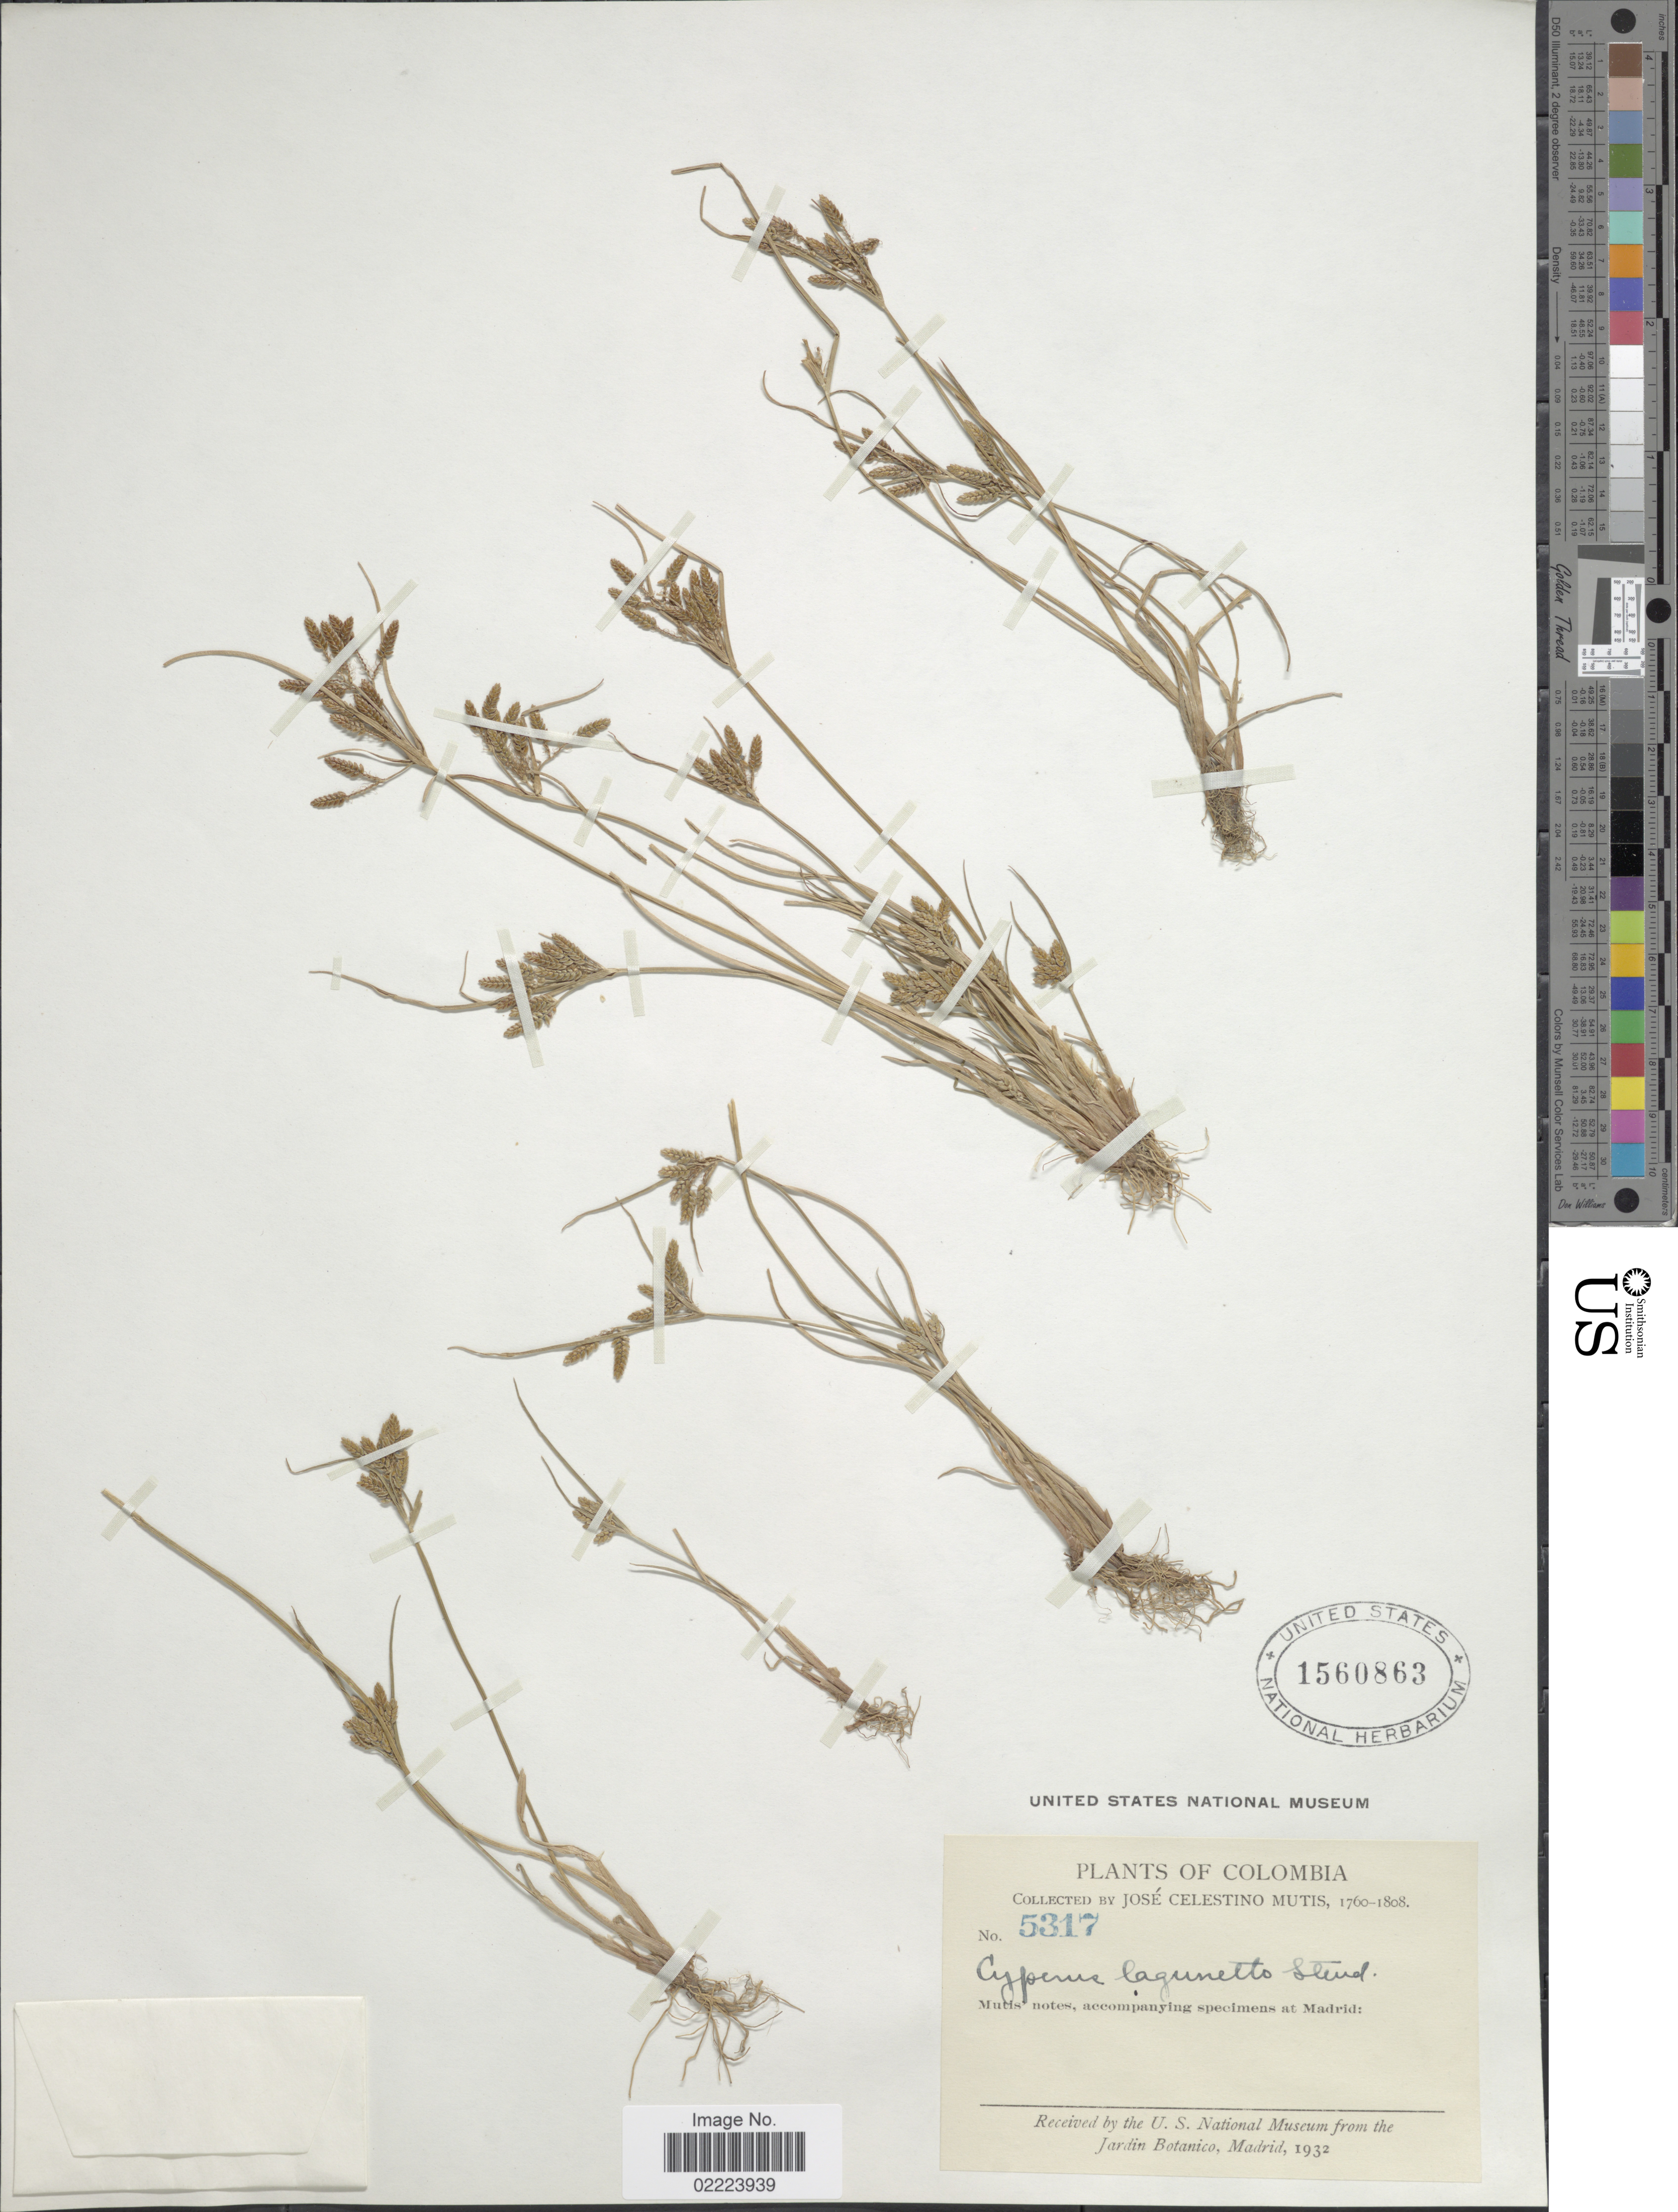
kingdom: Plantae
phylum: Tracheophyta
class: Liliopsida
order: Poales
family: Cyperaceae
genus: Cyperus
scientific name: Cyperus bipartitus Torr.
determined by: Strong, Mark T., (BOT), Smithsonian Institution - National Museum of Natural History (UNITED STATES)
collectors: J. C. B. Mutis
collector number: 5317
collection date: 1760/1808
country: Colombia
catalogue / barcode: US 1560863